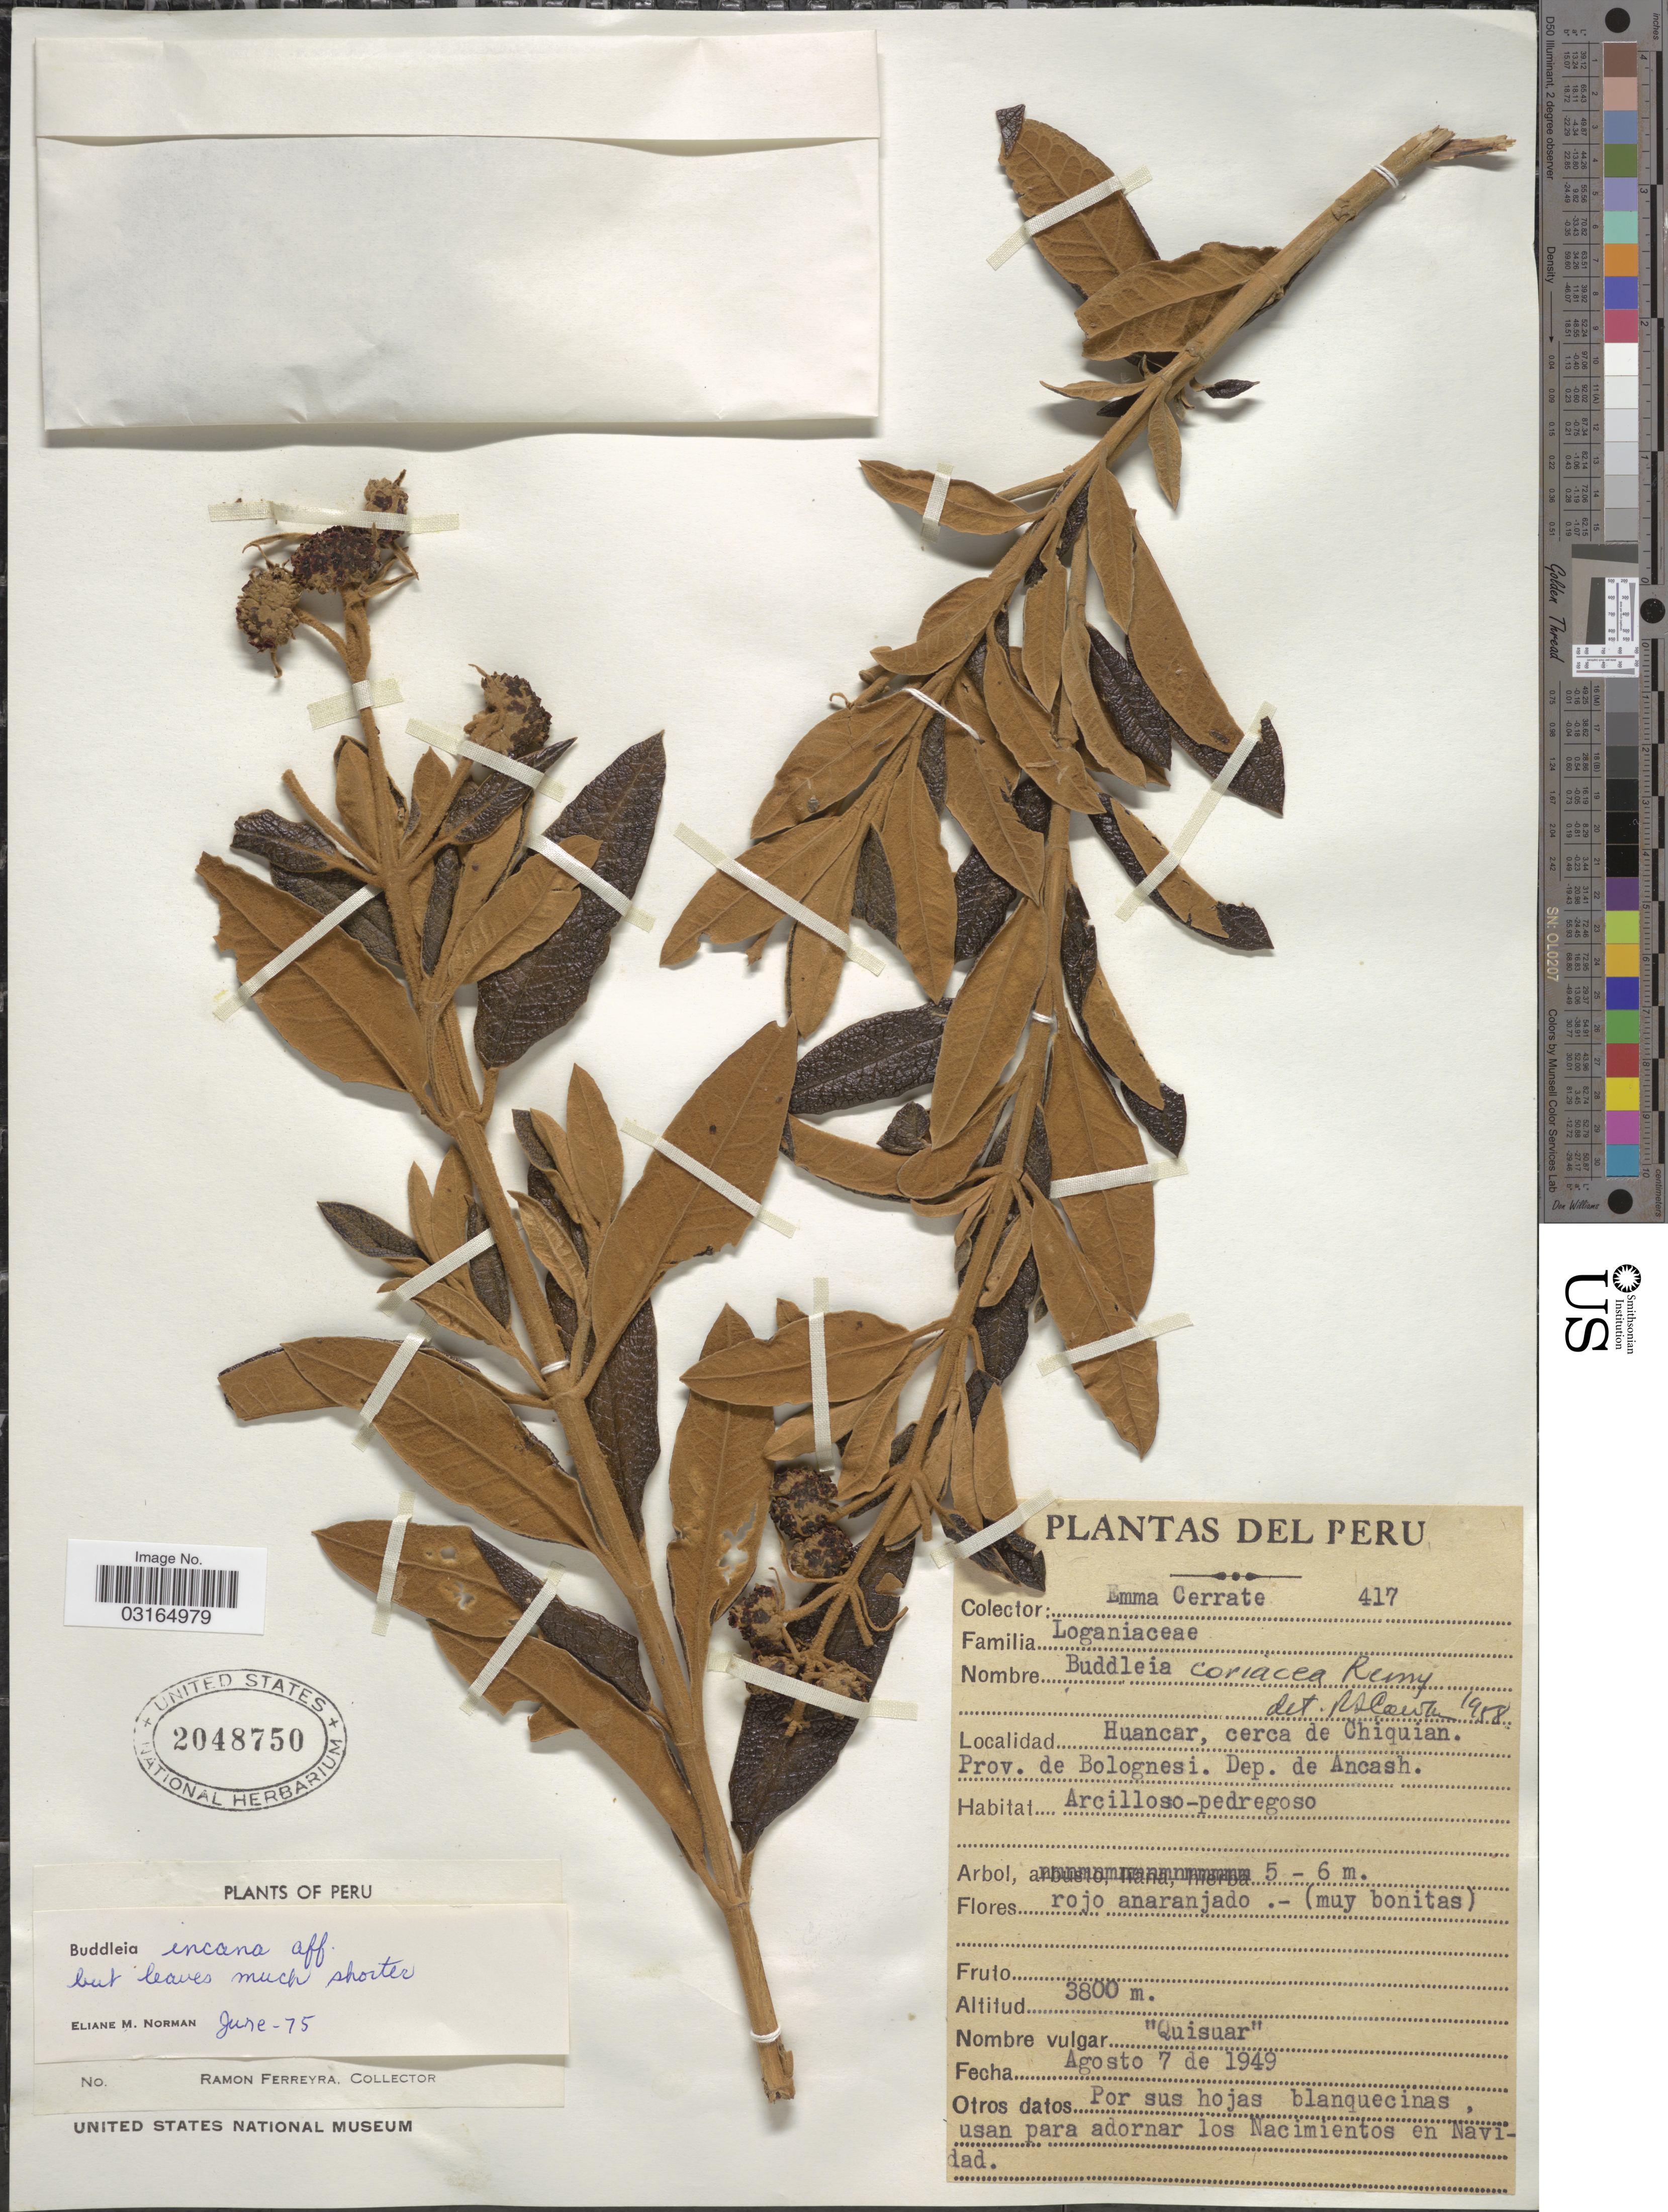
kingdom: Plantae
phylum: Tracheophyta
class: Magnoliopsida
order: Lamiales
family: Scrophulariaceae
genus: Buddleja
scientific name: Buddleja vexans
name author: Kraenzl. & Loes. ex E.M. Norman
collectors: E. Cerrate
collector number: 417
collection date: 1949-08-07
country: Peru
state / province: Ancash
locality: Huancar, cerca de Chiquian. Prov. de Bolognesi. Dep. de Ancash.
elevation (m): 3800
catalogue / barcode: US 2048750